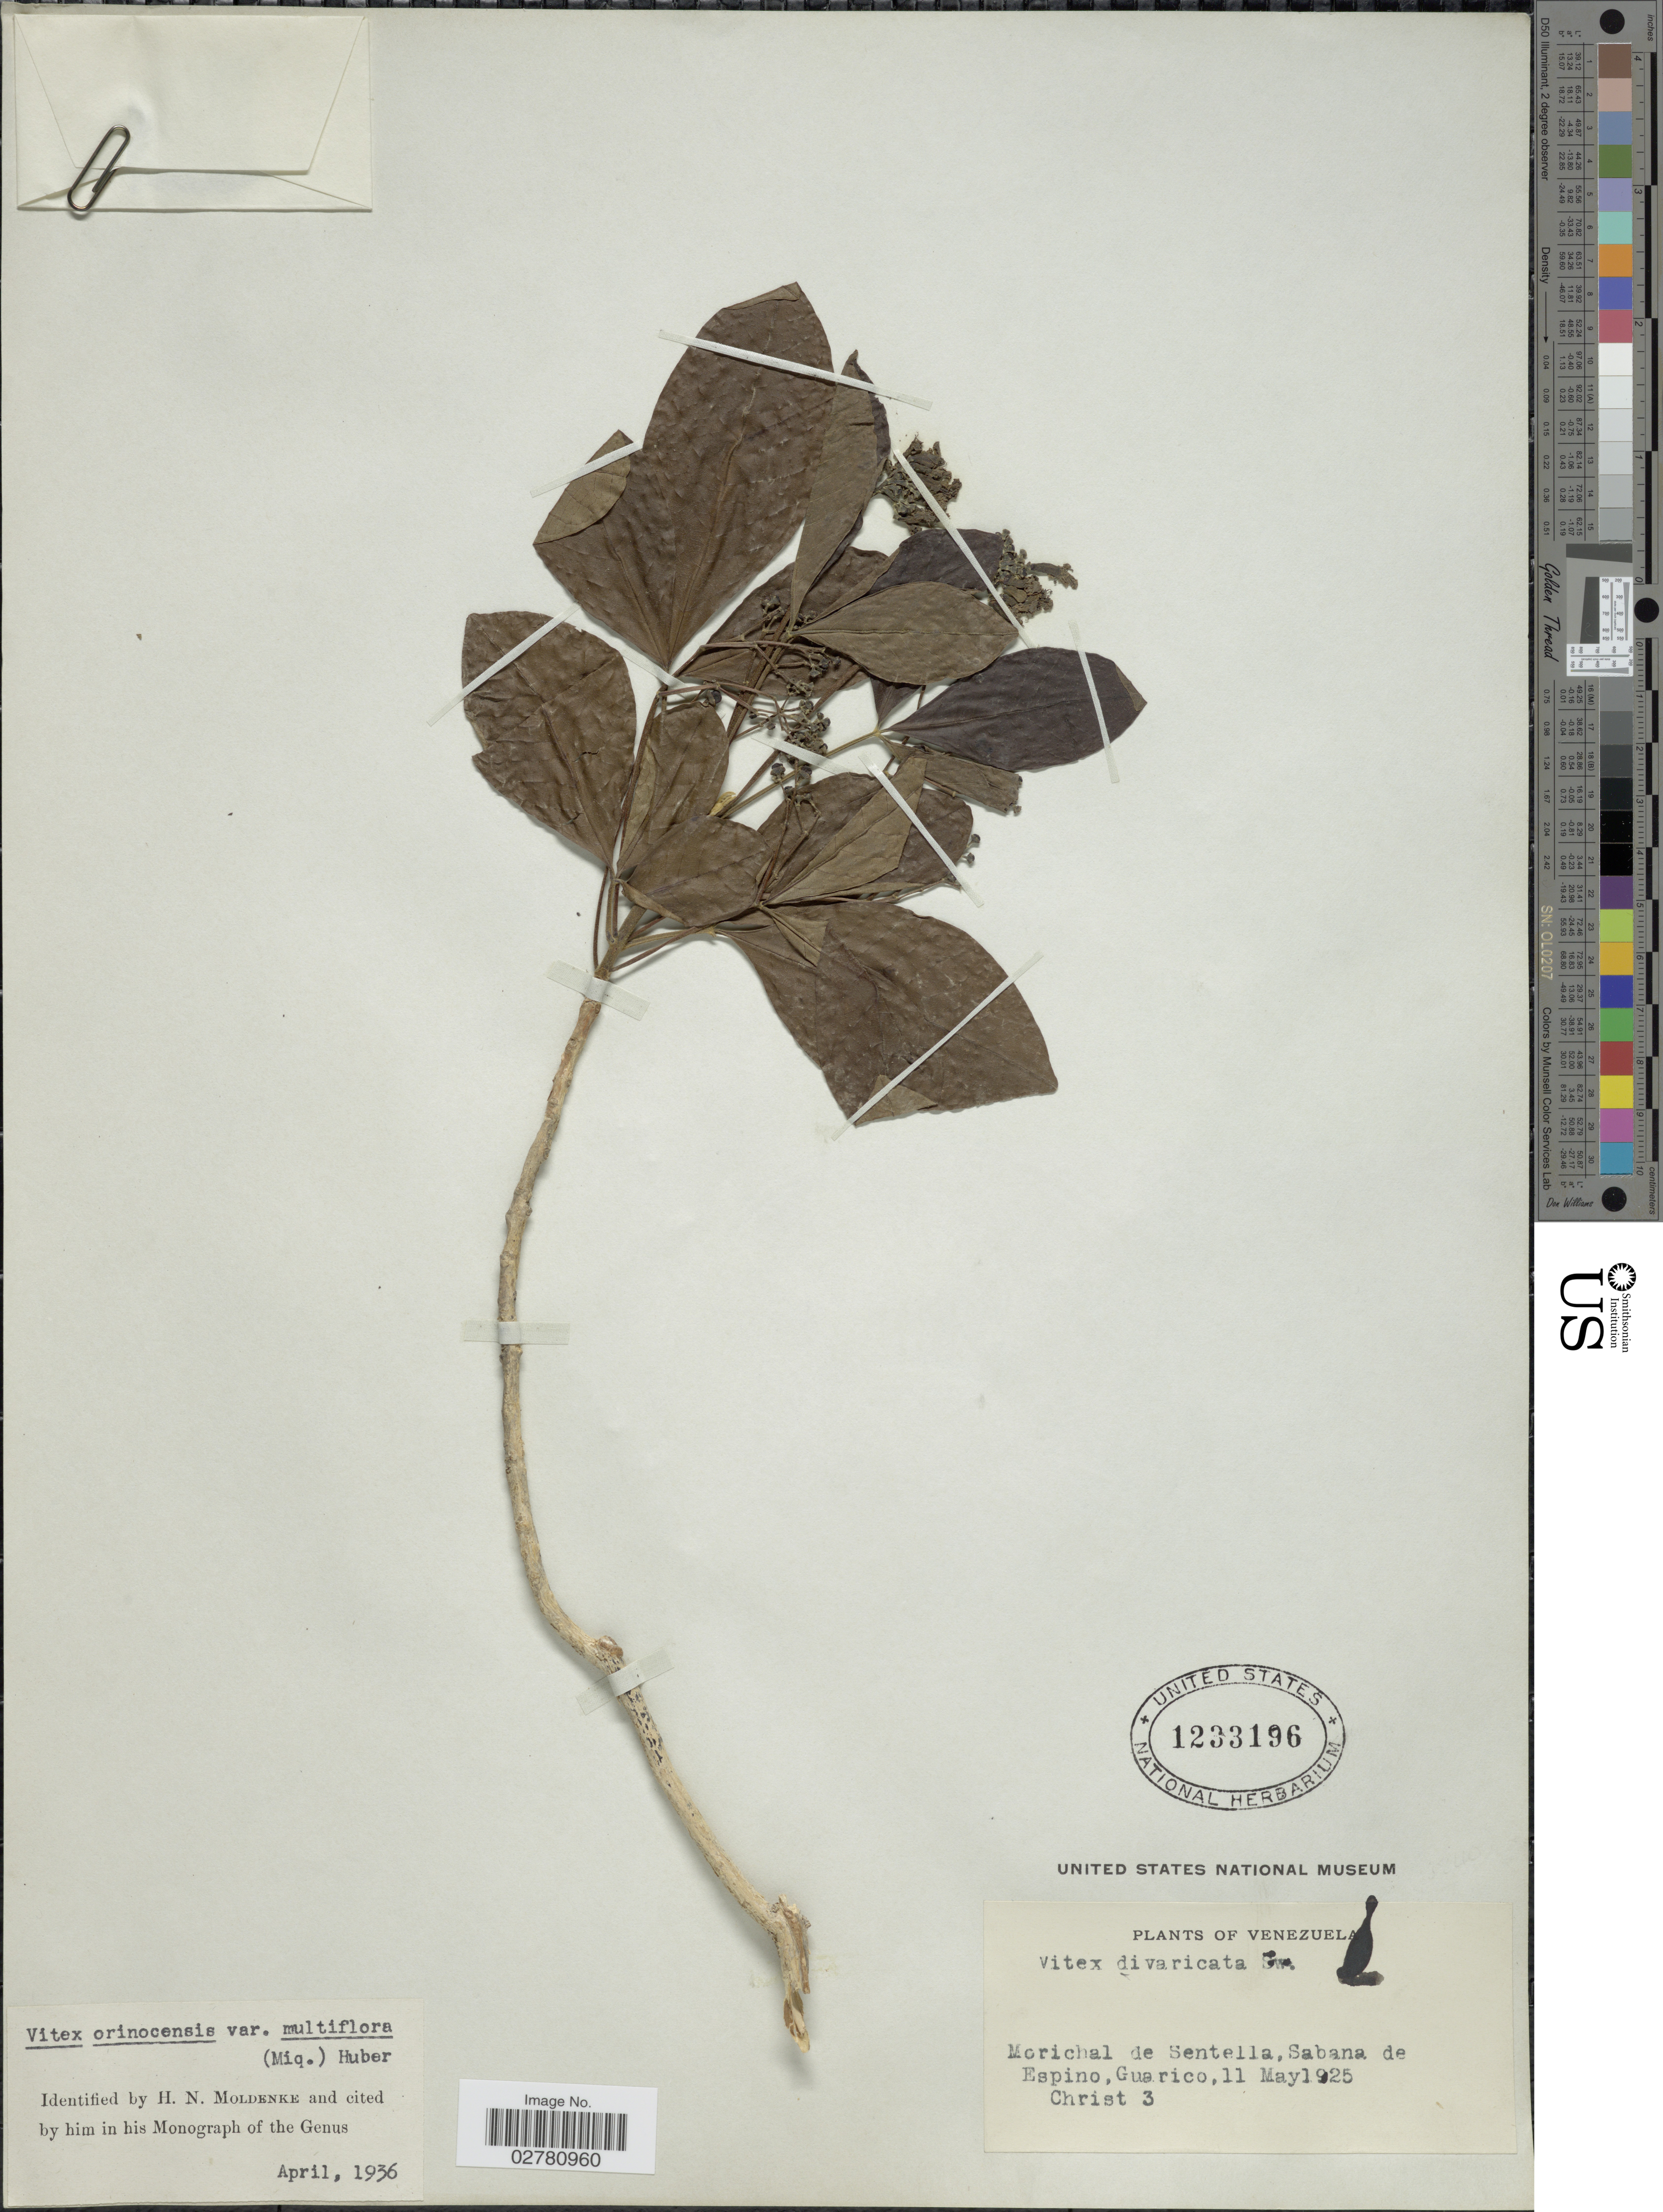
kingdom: Plantae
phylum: Tracheophyta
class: Magnoliopsida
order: Lamiales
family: Lamiaceae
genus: Vitex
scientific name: Vitex orinocensis var. multiflora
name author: (Miq.) Huber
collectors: Christ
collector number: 3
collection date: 1925-05-11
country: Venezuela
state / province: Guárico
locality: Morichal de Sentella, Sabana de Espino.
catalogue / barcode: US 1233196